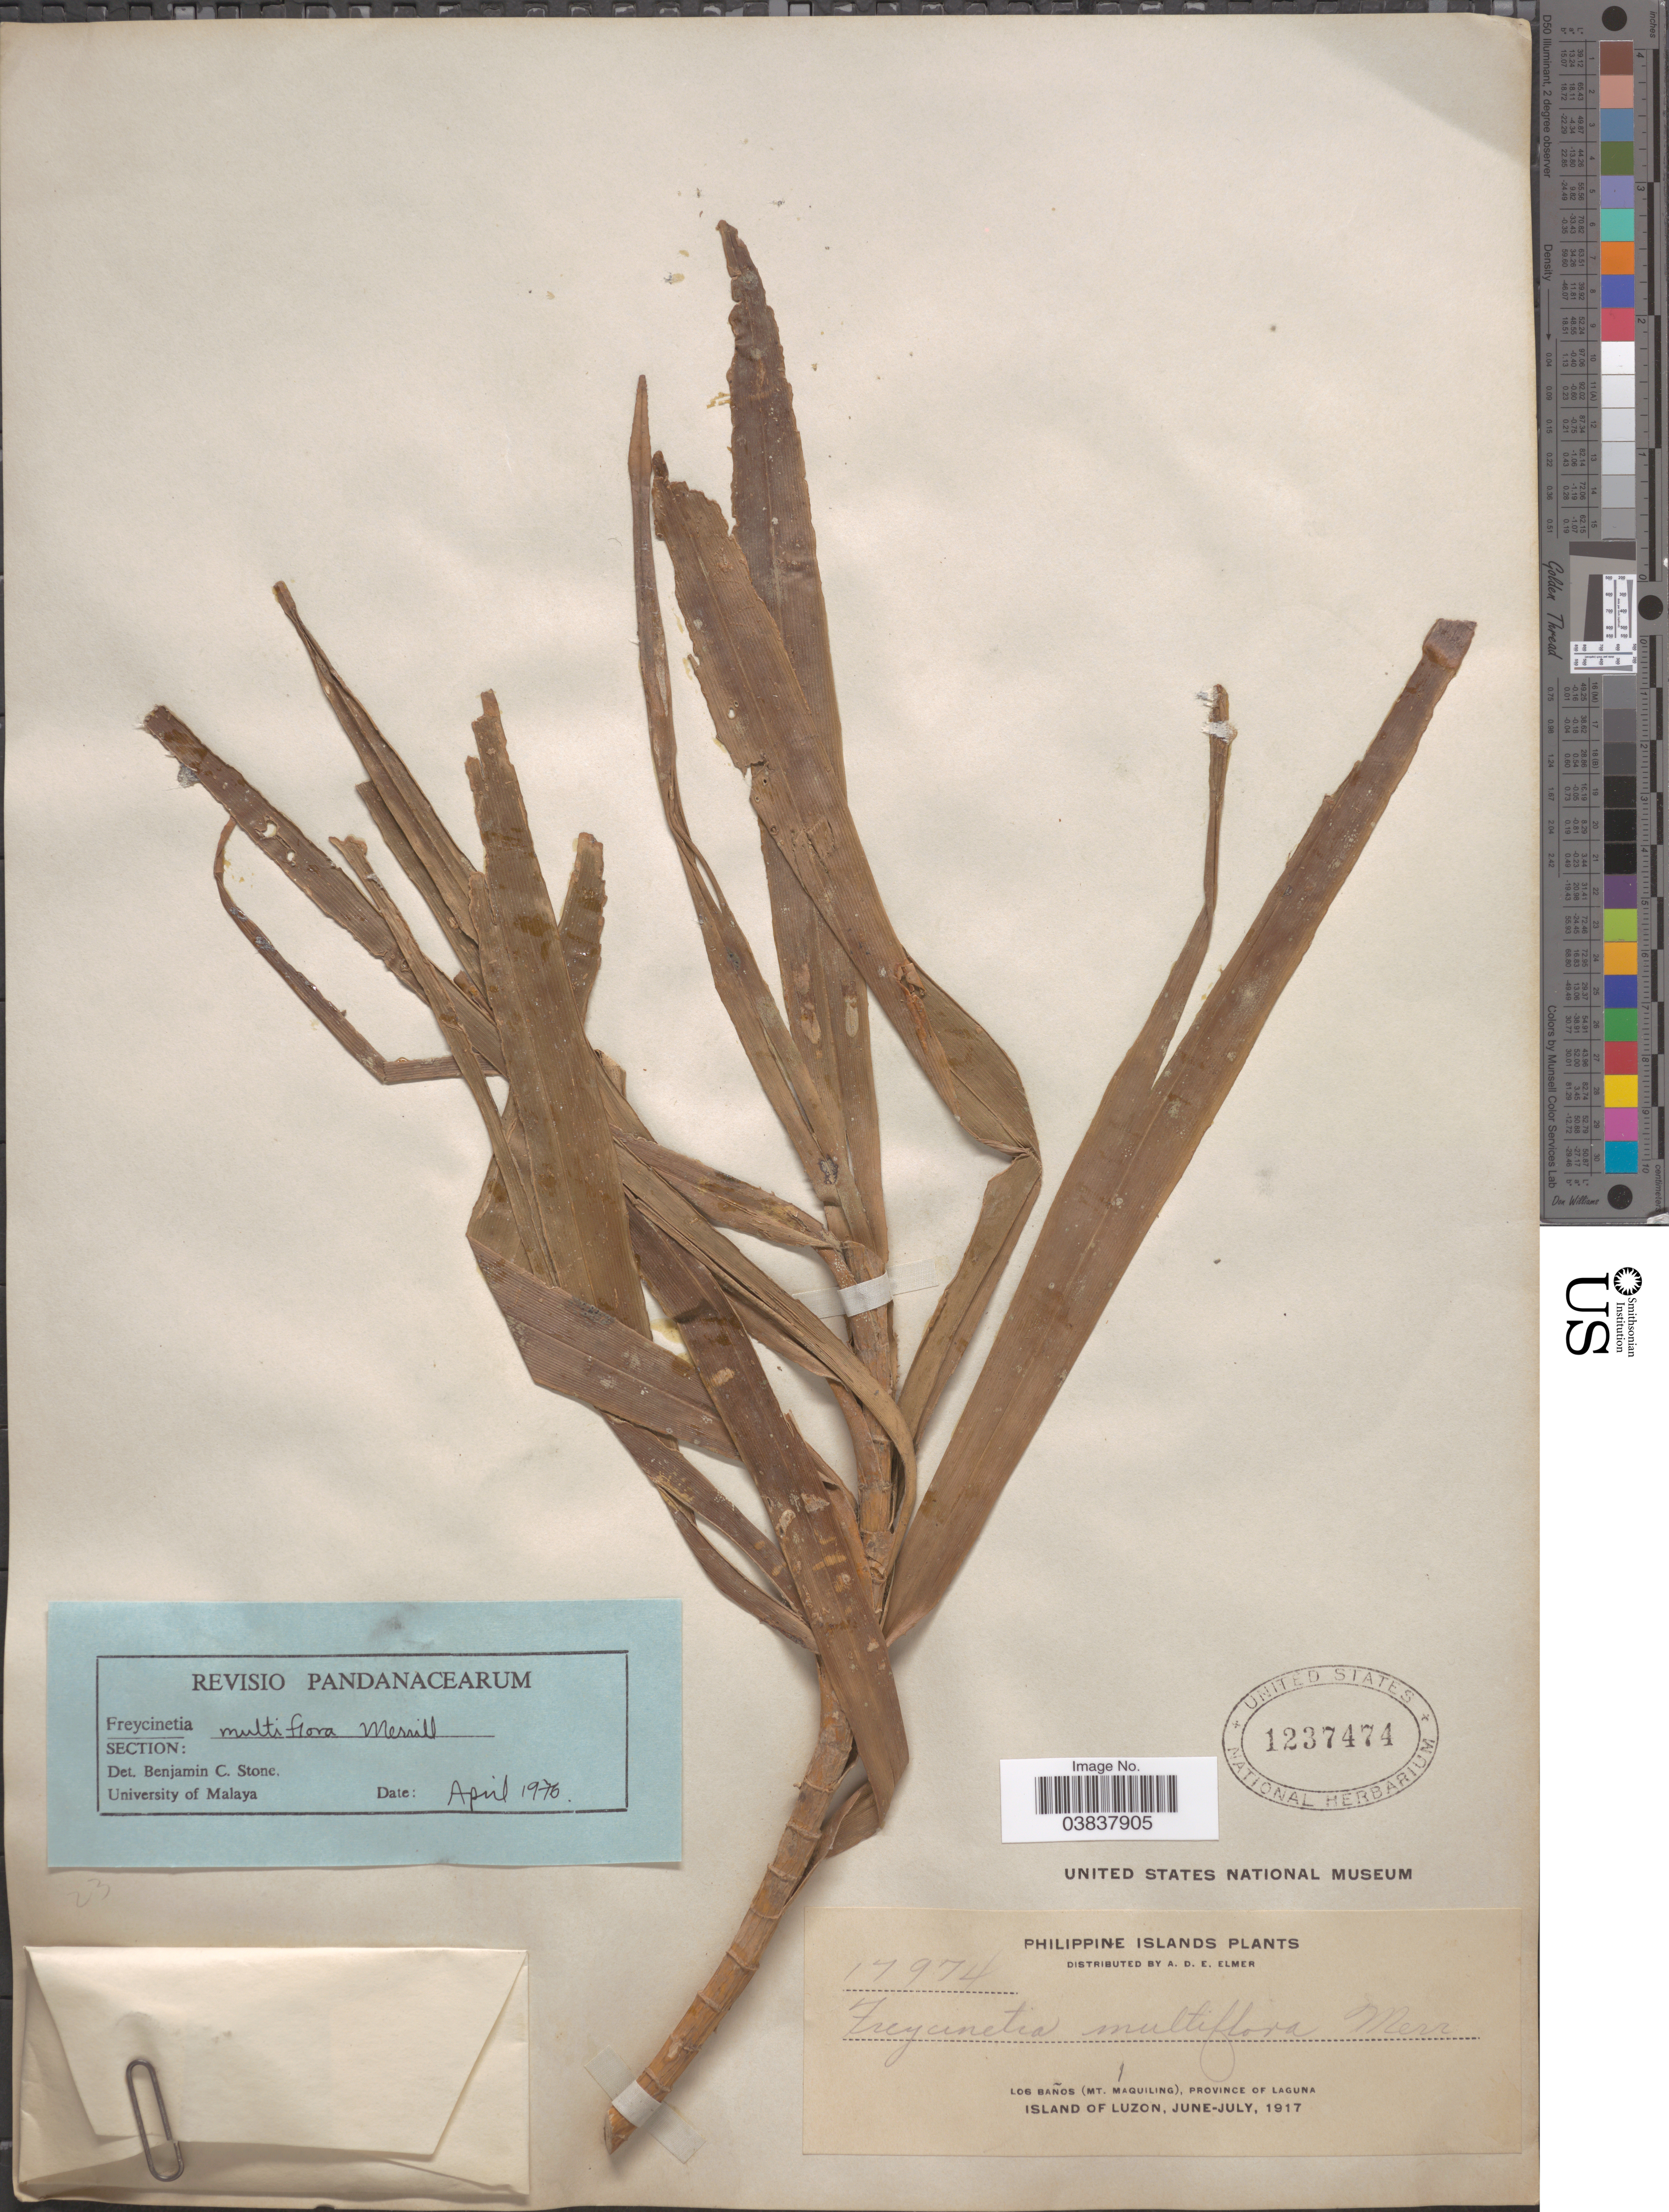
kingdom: Plantae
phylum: Tracheophyta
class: Liliopsida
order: Pandanales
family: Pandanaceae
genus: Freycinetia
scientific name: Freycinetia multiflora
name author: Merr.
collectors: A. D. E. Elmer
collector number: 17974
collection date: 1917-06/1917-07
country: Philippines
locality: Los Baños (Mt. Maquiling), Province of Laguna, Island of Luzon.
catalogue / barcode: US 1237474